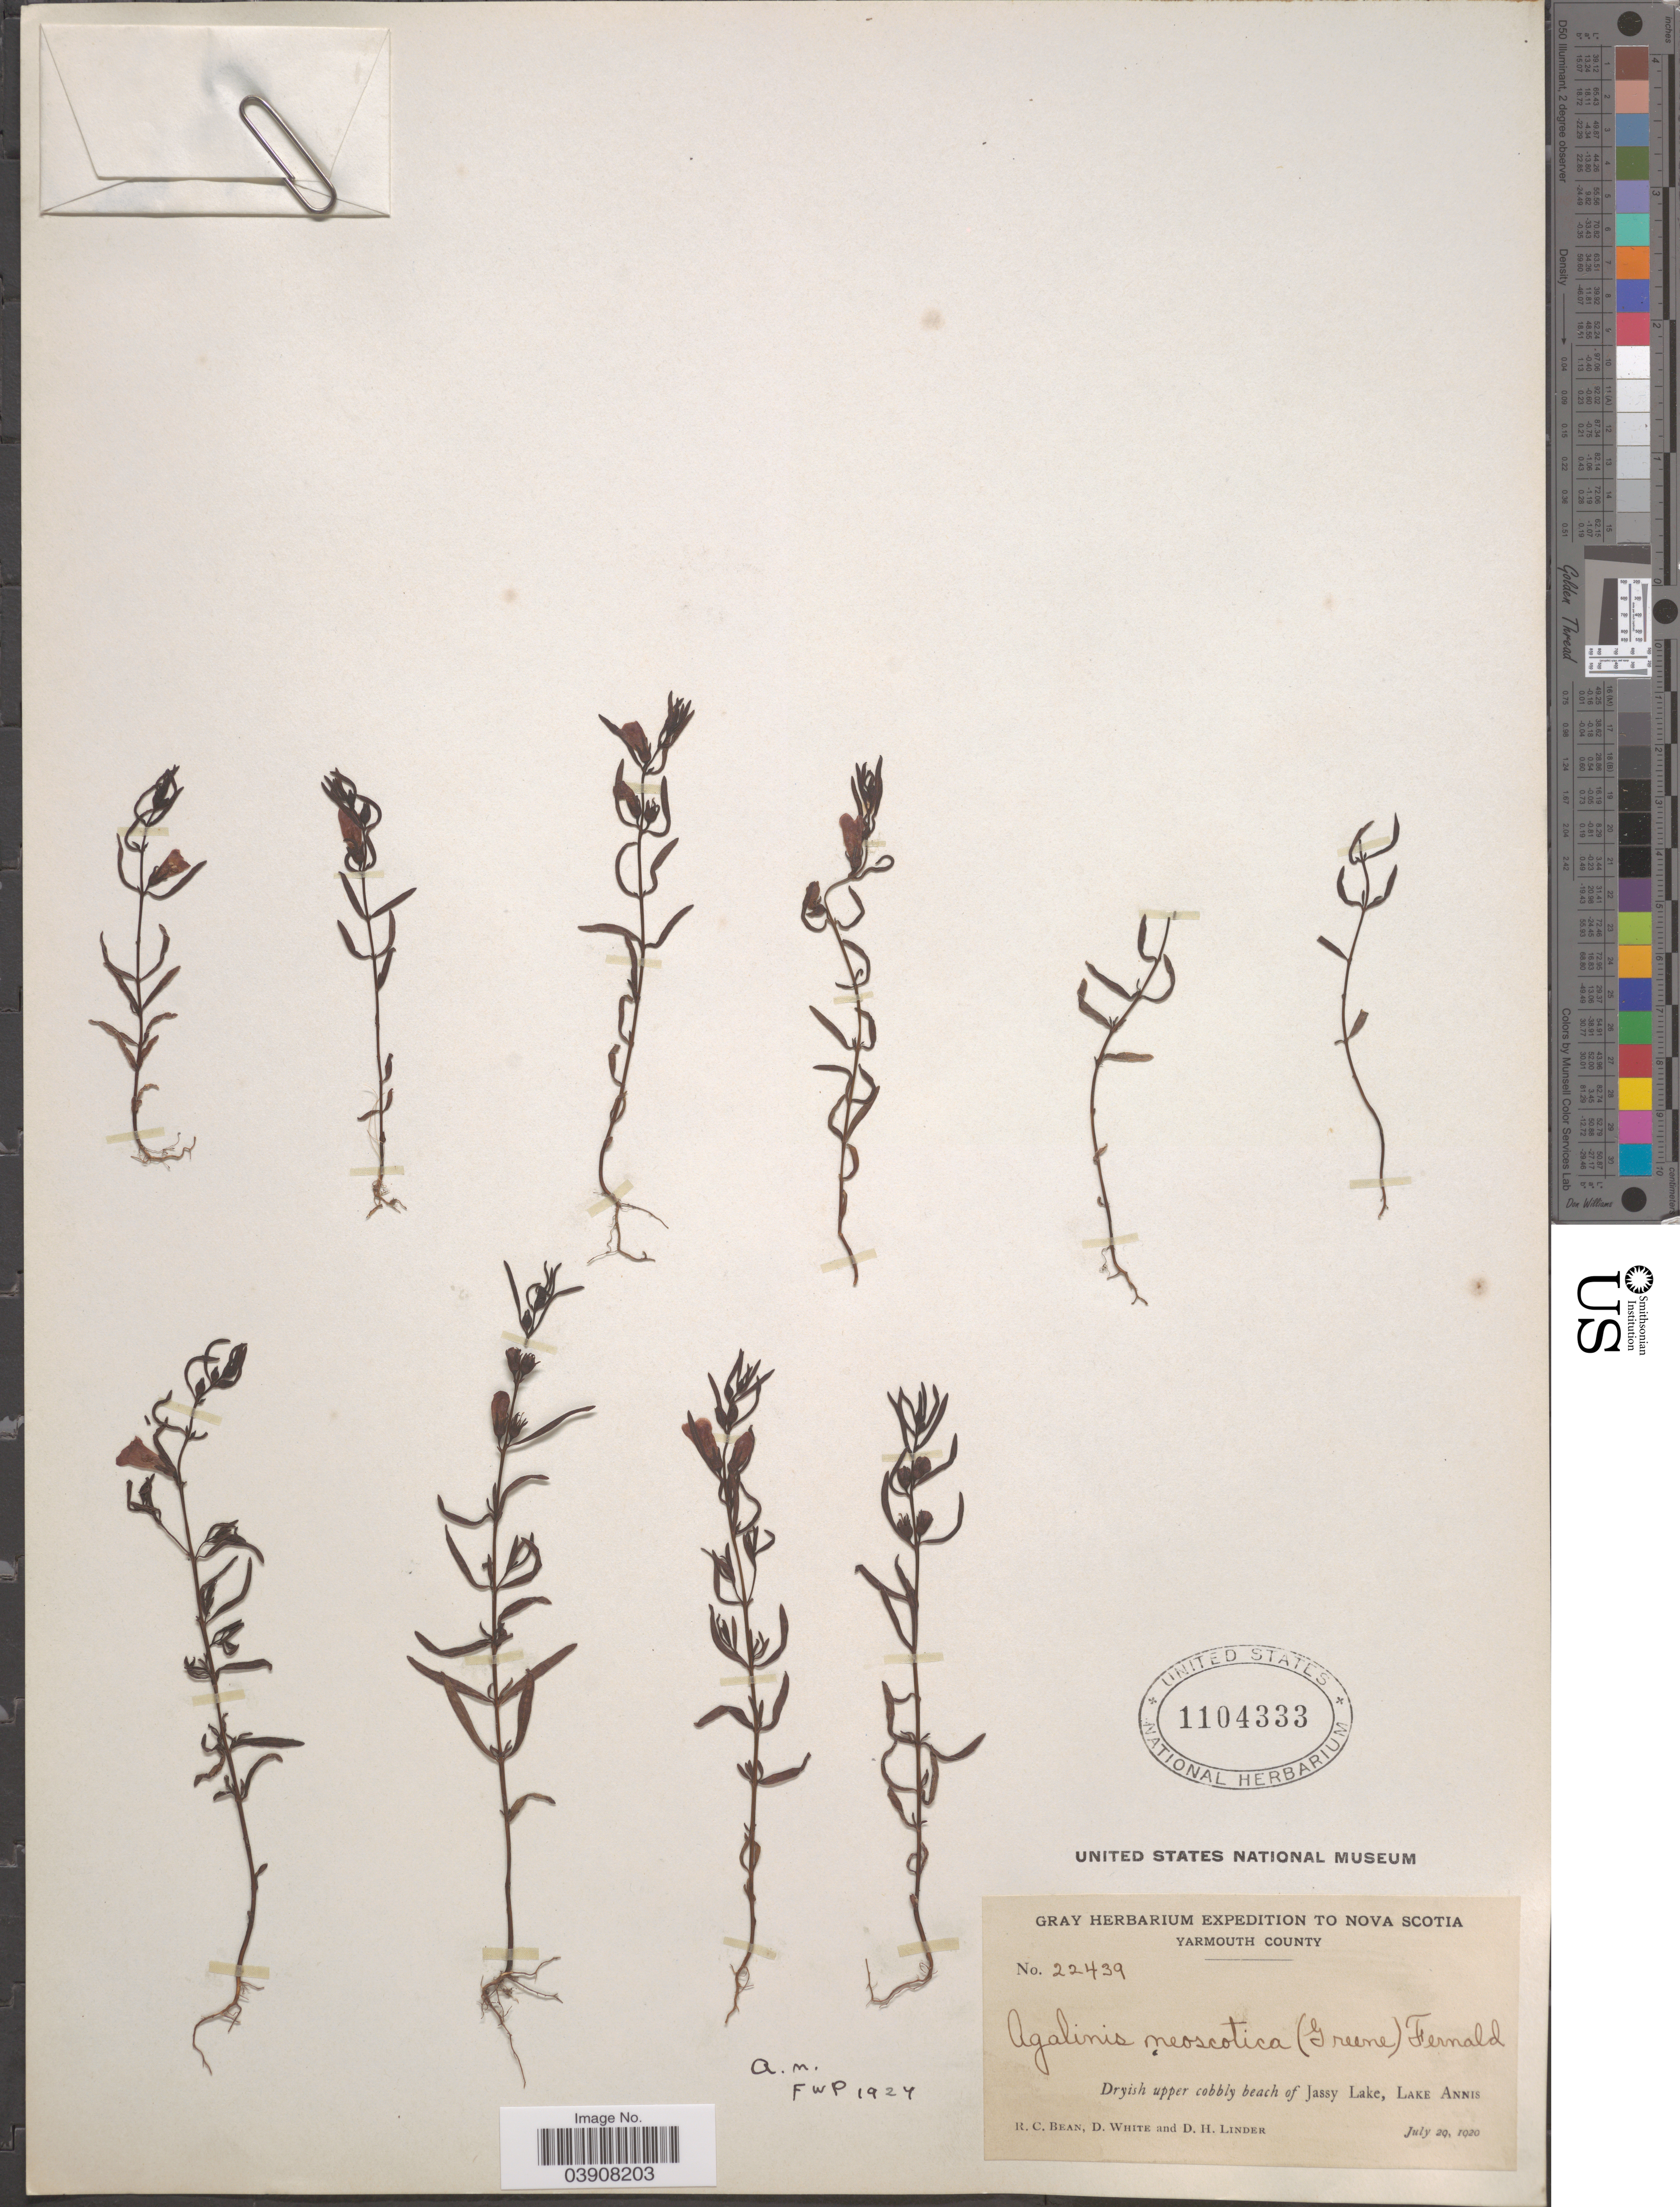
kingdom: Plantae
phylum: Tracheophyta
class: Magnoliopsida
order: Lamiales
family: Orobanchaceae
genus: Agalinis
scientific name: Agalinis neoscotica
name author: (Greene) Fernald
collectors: R. Bean, D. White & D. Linder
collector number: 22439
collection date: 1920-07-29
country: Canada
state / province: Nova Scotia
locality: Yarmouth County. Dryish upper cobbly beach of Jassy Lake, Lake Annis.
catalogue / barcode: US 1104333